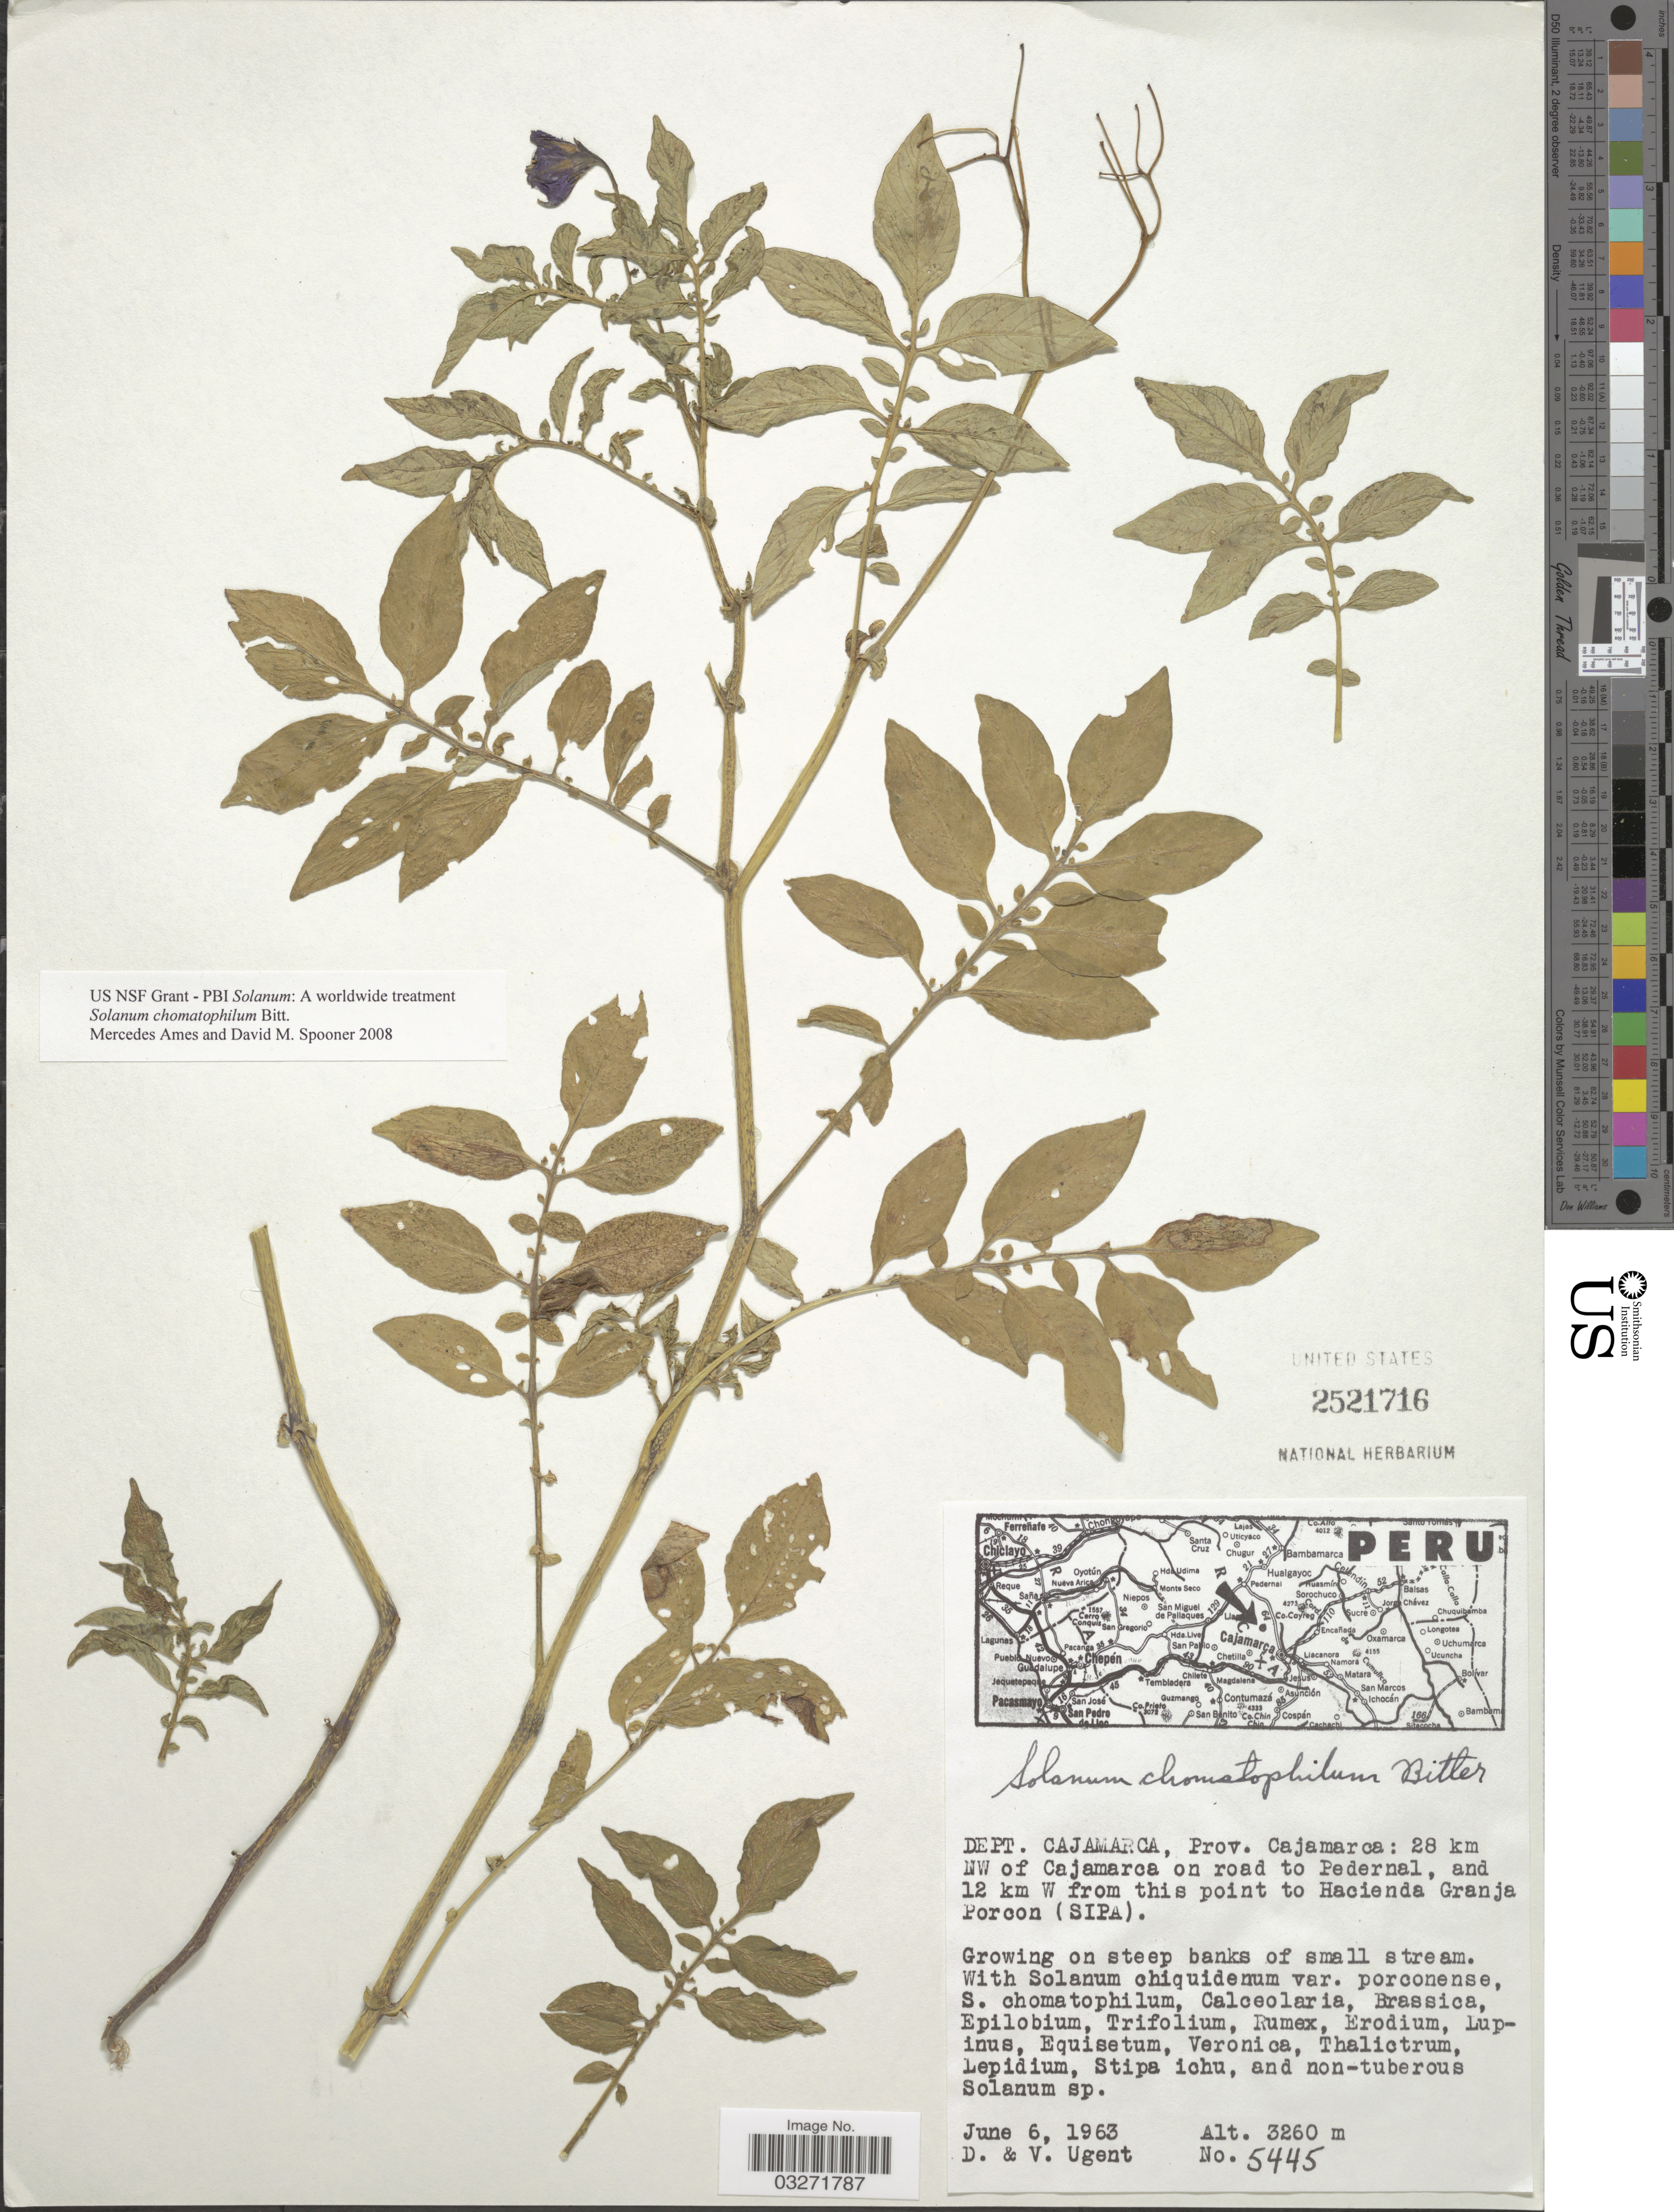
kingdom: Plantae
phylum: Tracheophyta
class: Magnoliopsida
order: Solanales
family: Solanaceae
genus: Solanum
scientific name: Solanum chomatophilum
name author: Bitter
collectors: D. Ugent & V. Ugent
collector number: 5445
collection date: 1963-06-06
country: Peru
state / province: Cajamarca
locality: Dept. Cajamarca, Prov. Cajamarca: 28 km NW of Cajamarca on road to Pedernal, and 12 km W from this point to Hacienda Granja Porcon (SIPA).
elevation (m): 3260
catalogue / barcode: US 2521716